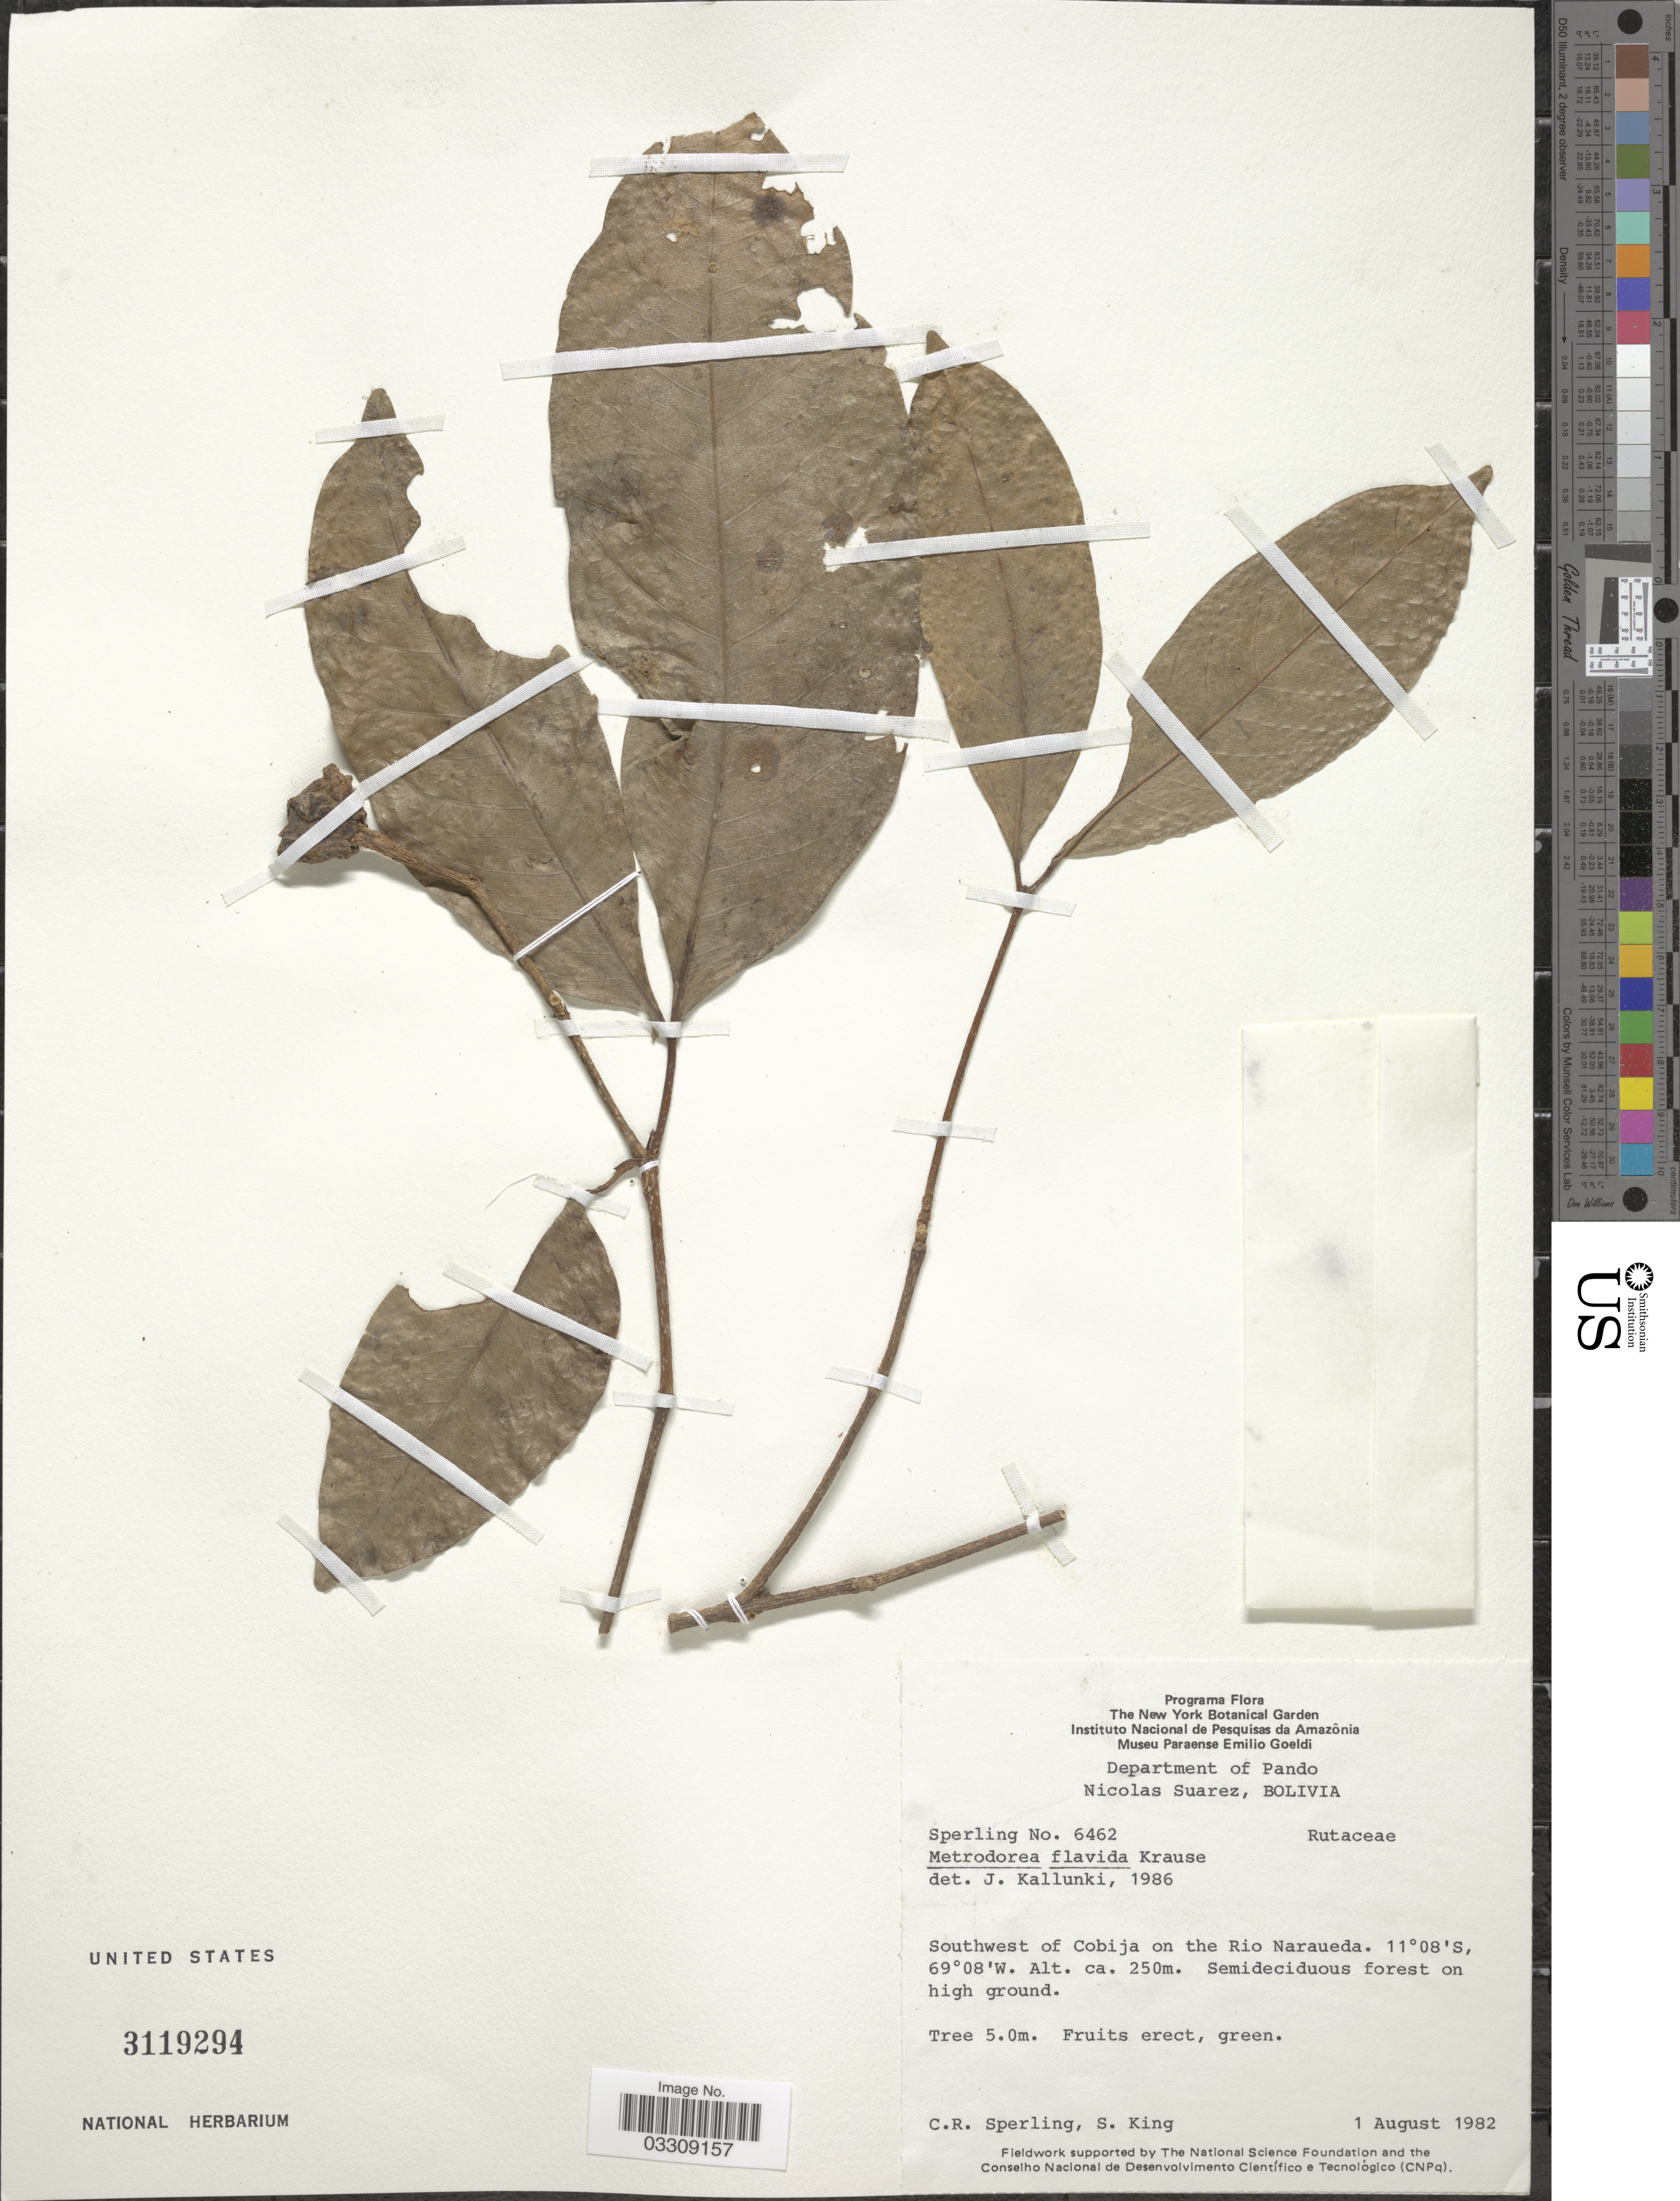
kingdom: Plantae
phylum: Tracheophyta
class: Magnoliopsida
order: Sapindales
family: Rutaceae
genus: Metrodorea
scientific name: Metrodorea flavida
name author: Krause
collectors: C. R. Sperling & S. King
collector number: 6462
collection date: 1982-08-01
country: Bolivia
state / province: Pando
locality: Department of Pando. Nicolas Suarez. Southwest of Cobija on the Rio Naraueda.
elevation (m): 250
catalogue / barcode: US 3119294